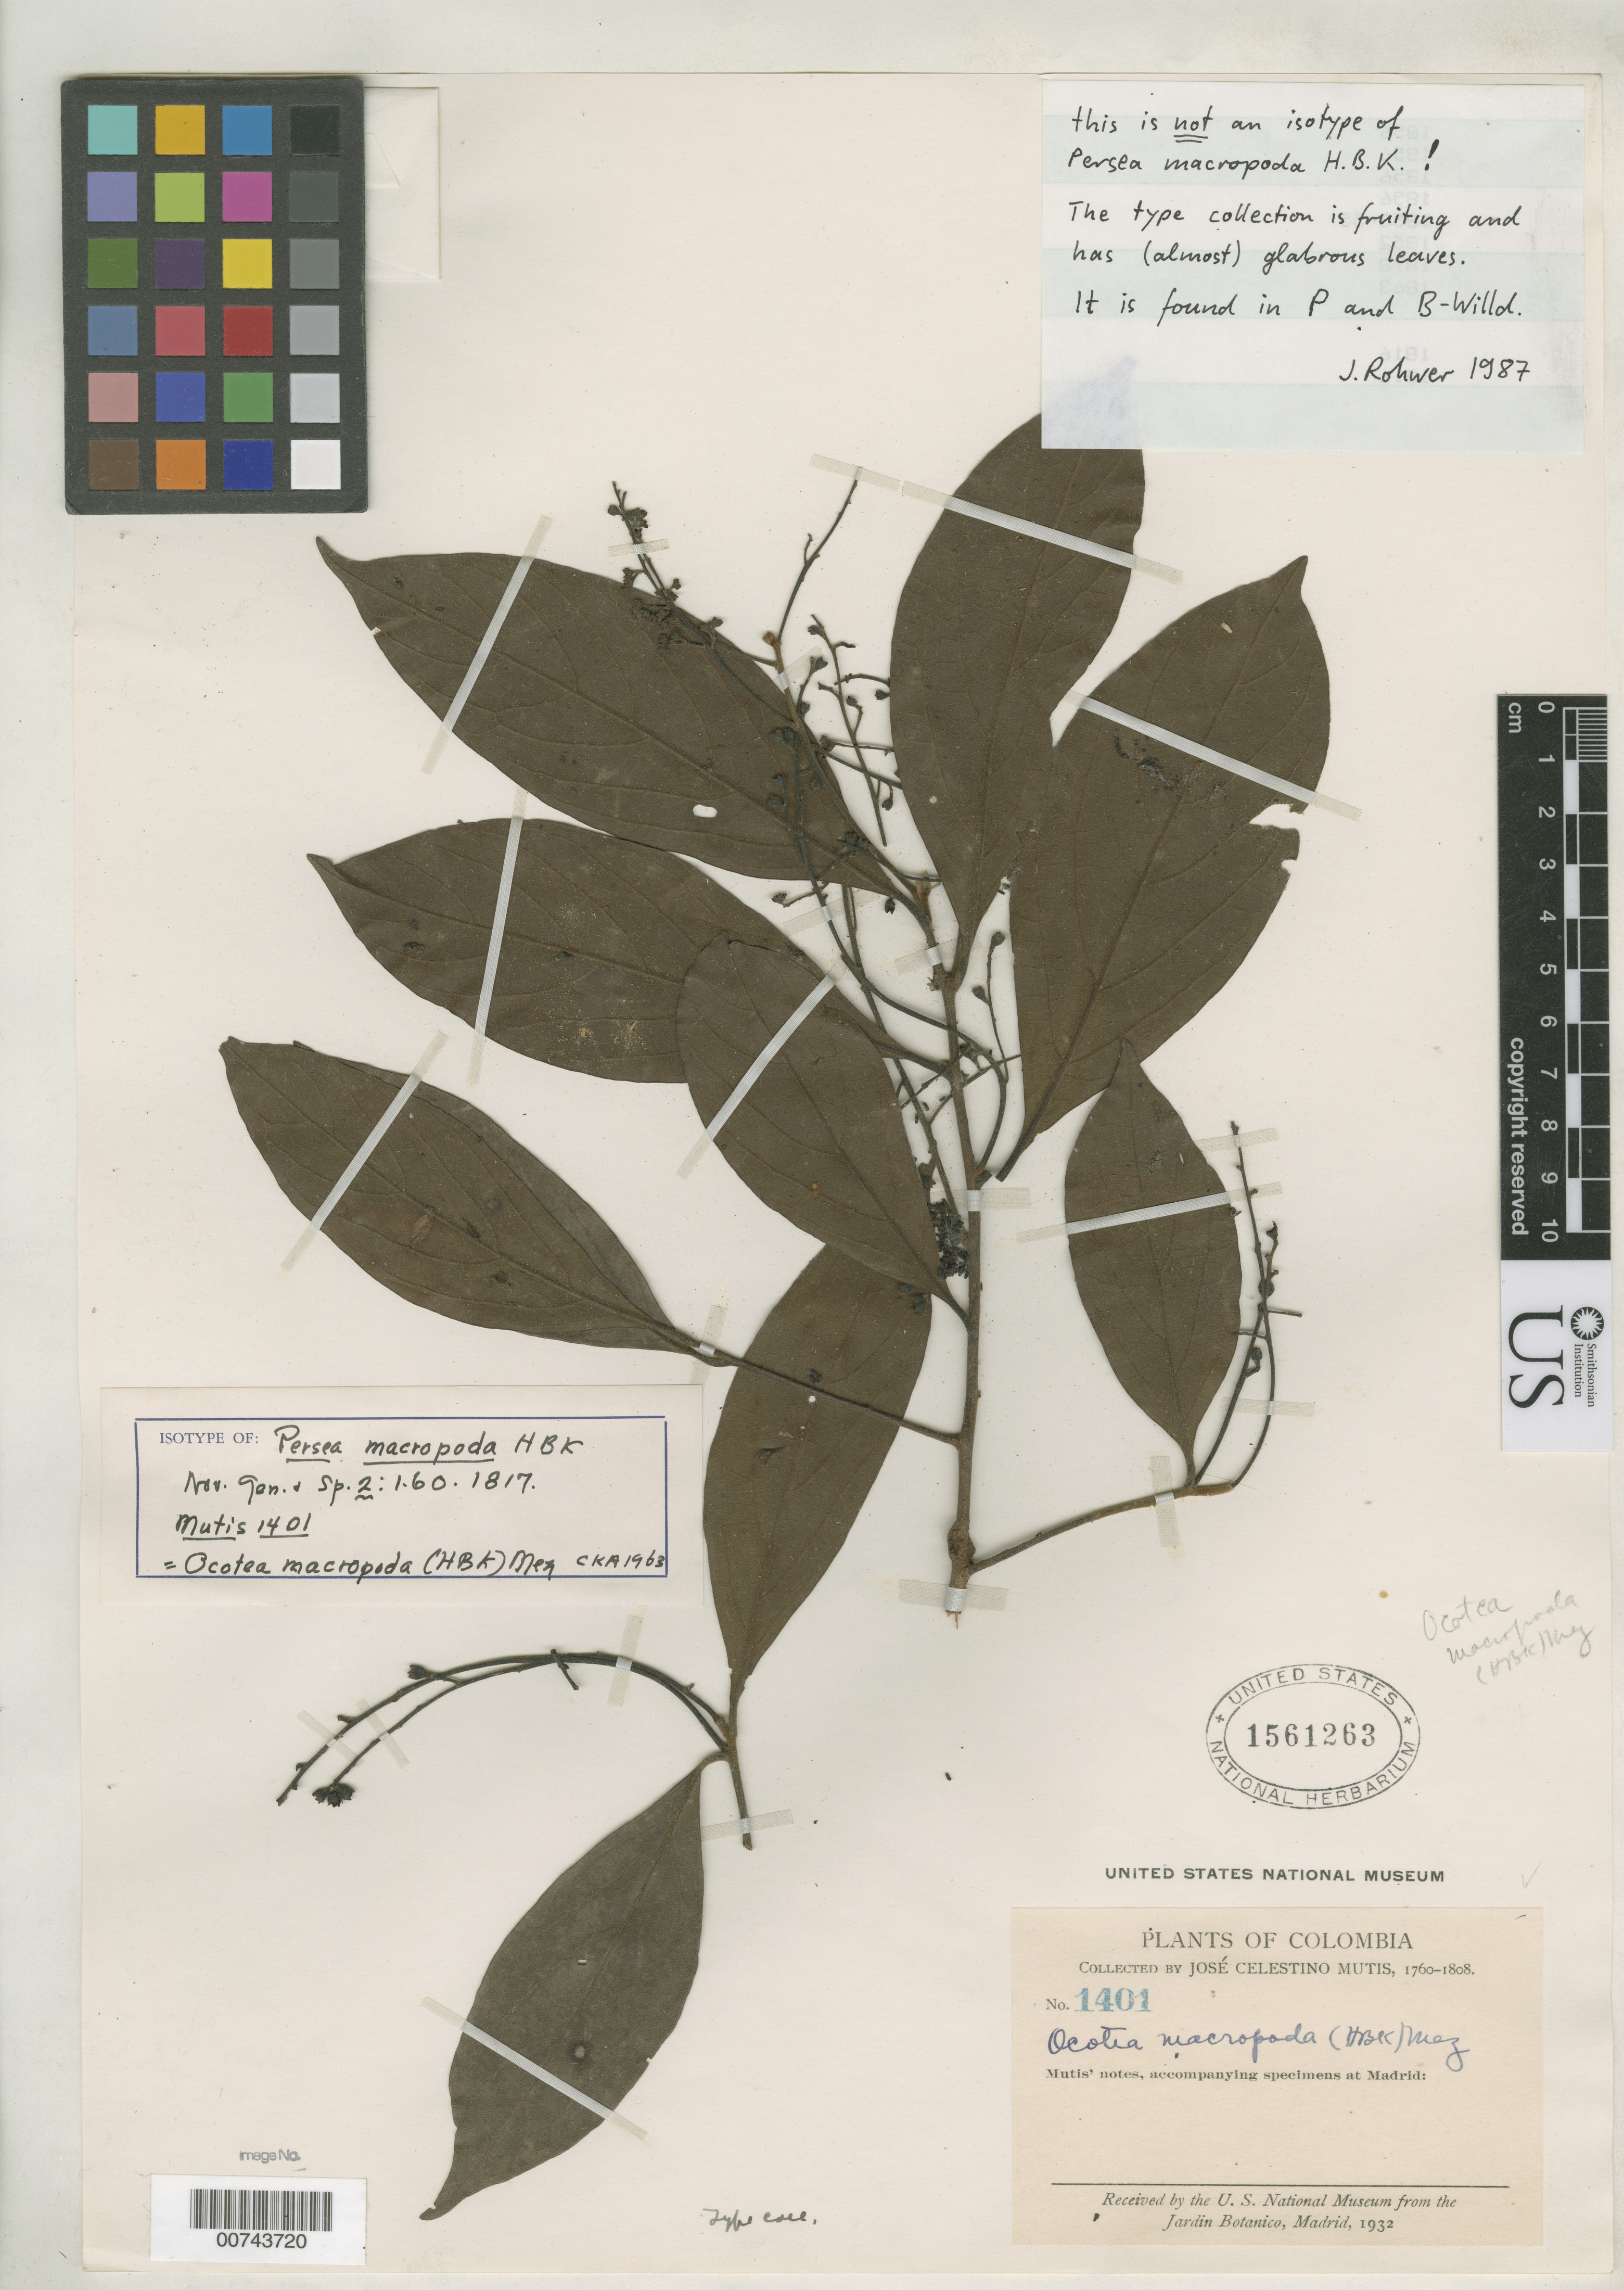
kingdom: Plantae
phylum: Tracheophyta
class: Magnoliopsida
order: Laurales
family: Lauraceae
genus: Persea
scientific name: Persea macropoda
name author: Kunth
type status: Possible Isotype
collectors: J. C. B. Mutis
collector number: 1401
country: Colombia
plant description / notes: Annotations by CKA [C.K. Allen] and J. Rohwer disagree on type status.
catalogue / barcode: US 1561263